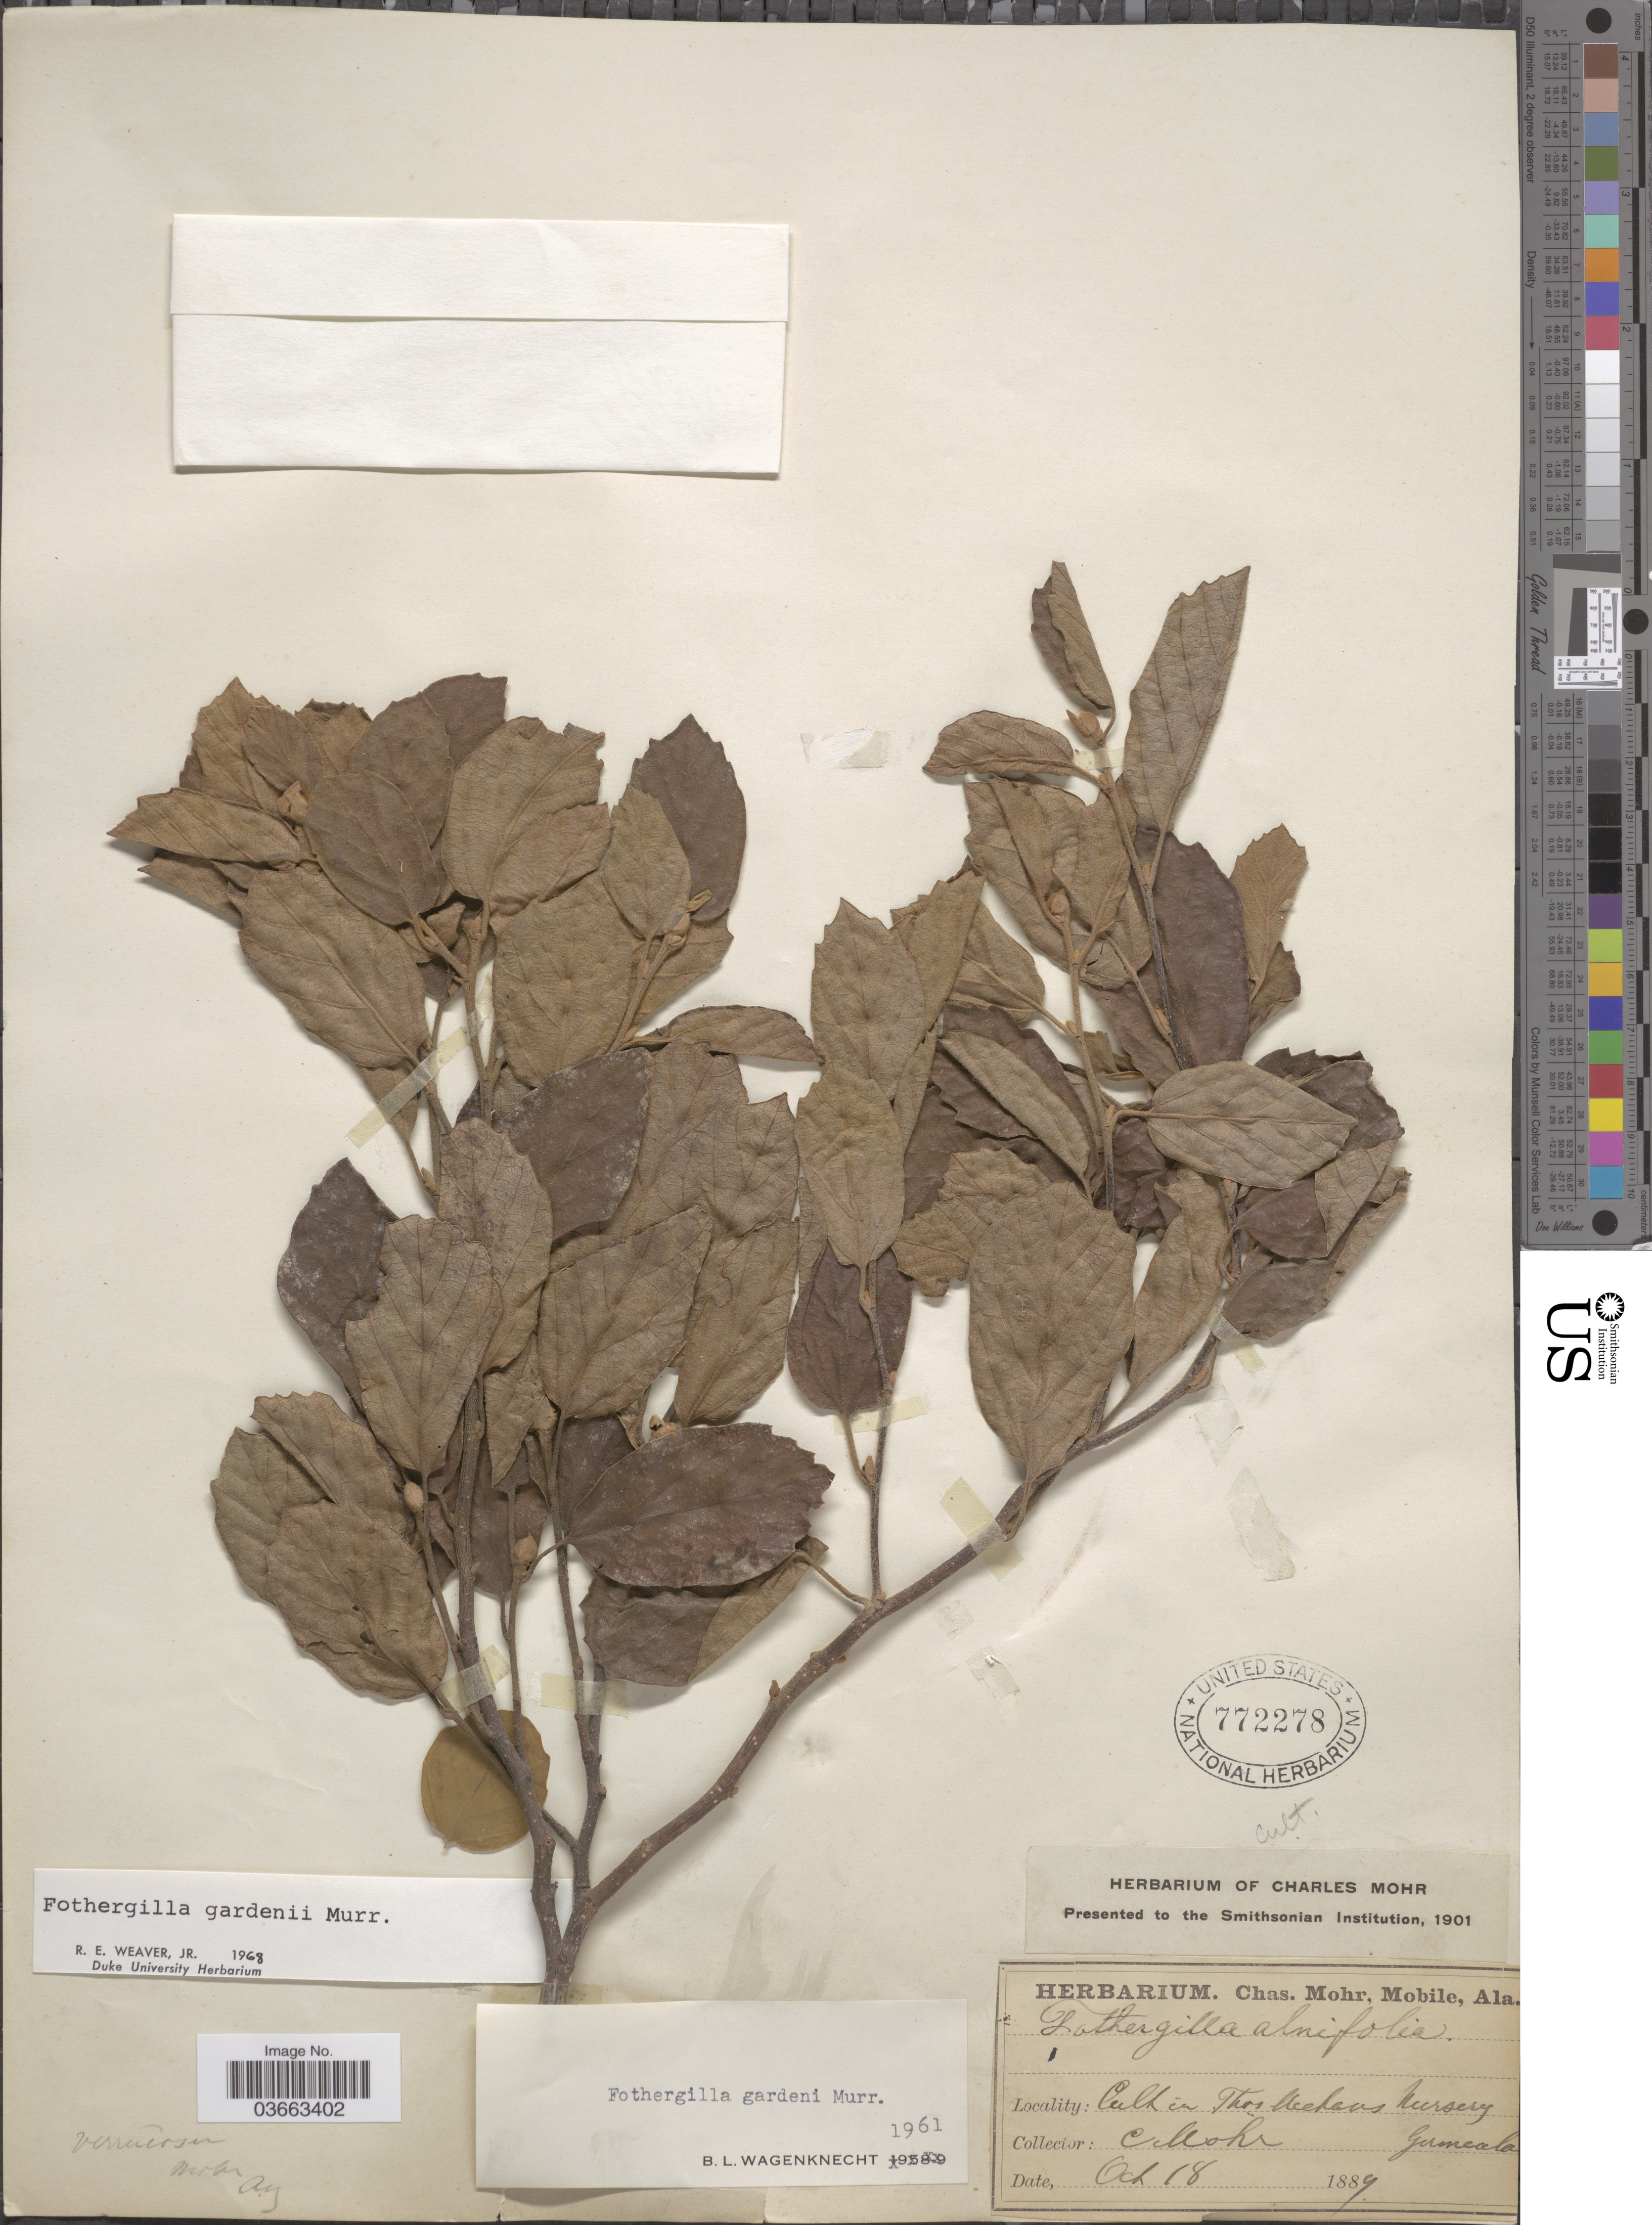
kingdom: Plantae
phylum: Tracheophyta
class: Magnoliopsida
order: Saxifragales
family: Hamamelidaceae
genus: Fothergilla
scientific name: Fothergilla gardenii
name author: L.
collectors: Mohr, C. T. (herbarium)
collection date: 1889-10-18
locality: Thos Meehans nursery Germeala*.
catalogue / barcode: US 772278